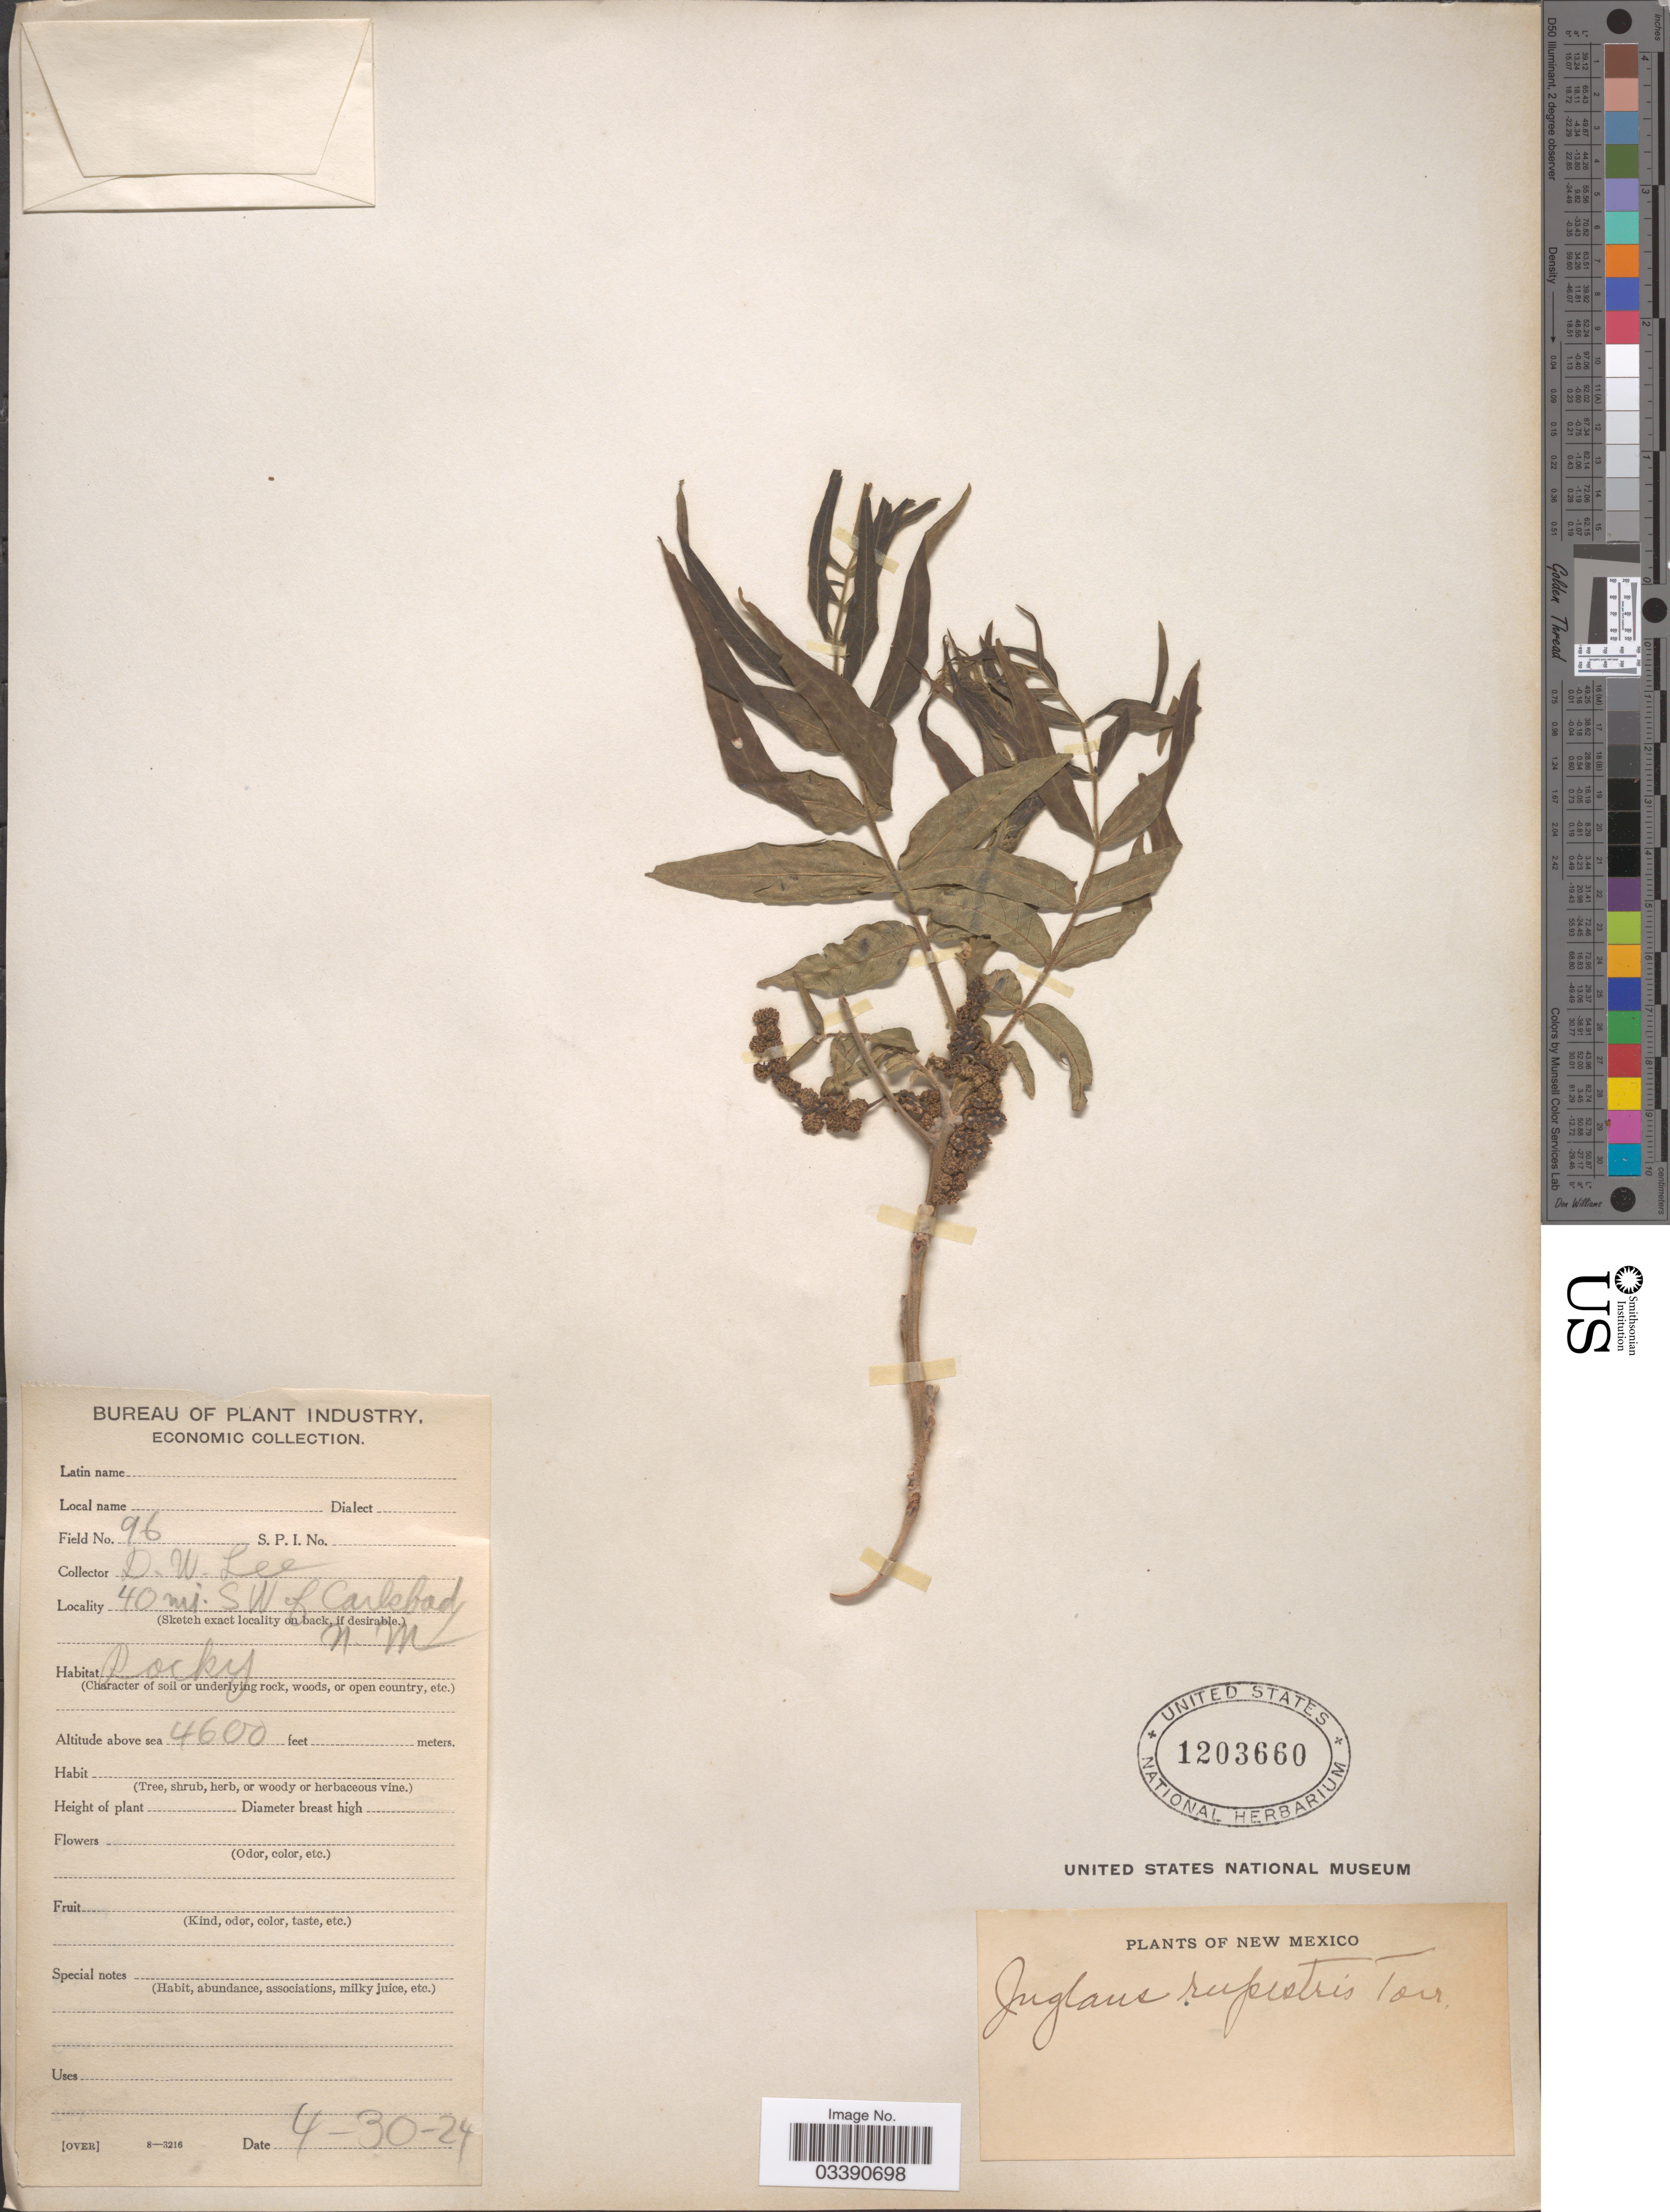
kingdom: Plantae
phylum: Tracheophyta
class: Magnoliopsida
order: Fagales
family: Juglandaceae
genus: Juglans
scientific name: Juglans microcarpa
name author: Berland. in Berland. & Chovell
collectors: D. Lee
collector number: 96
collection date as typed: Transcribed d/m/y: 30/4/24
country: United States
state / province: New Mexico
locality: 40 mi. S W of Carlsbad.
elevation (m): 1402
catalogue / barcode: US 1203660